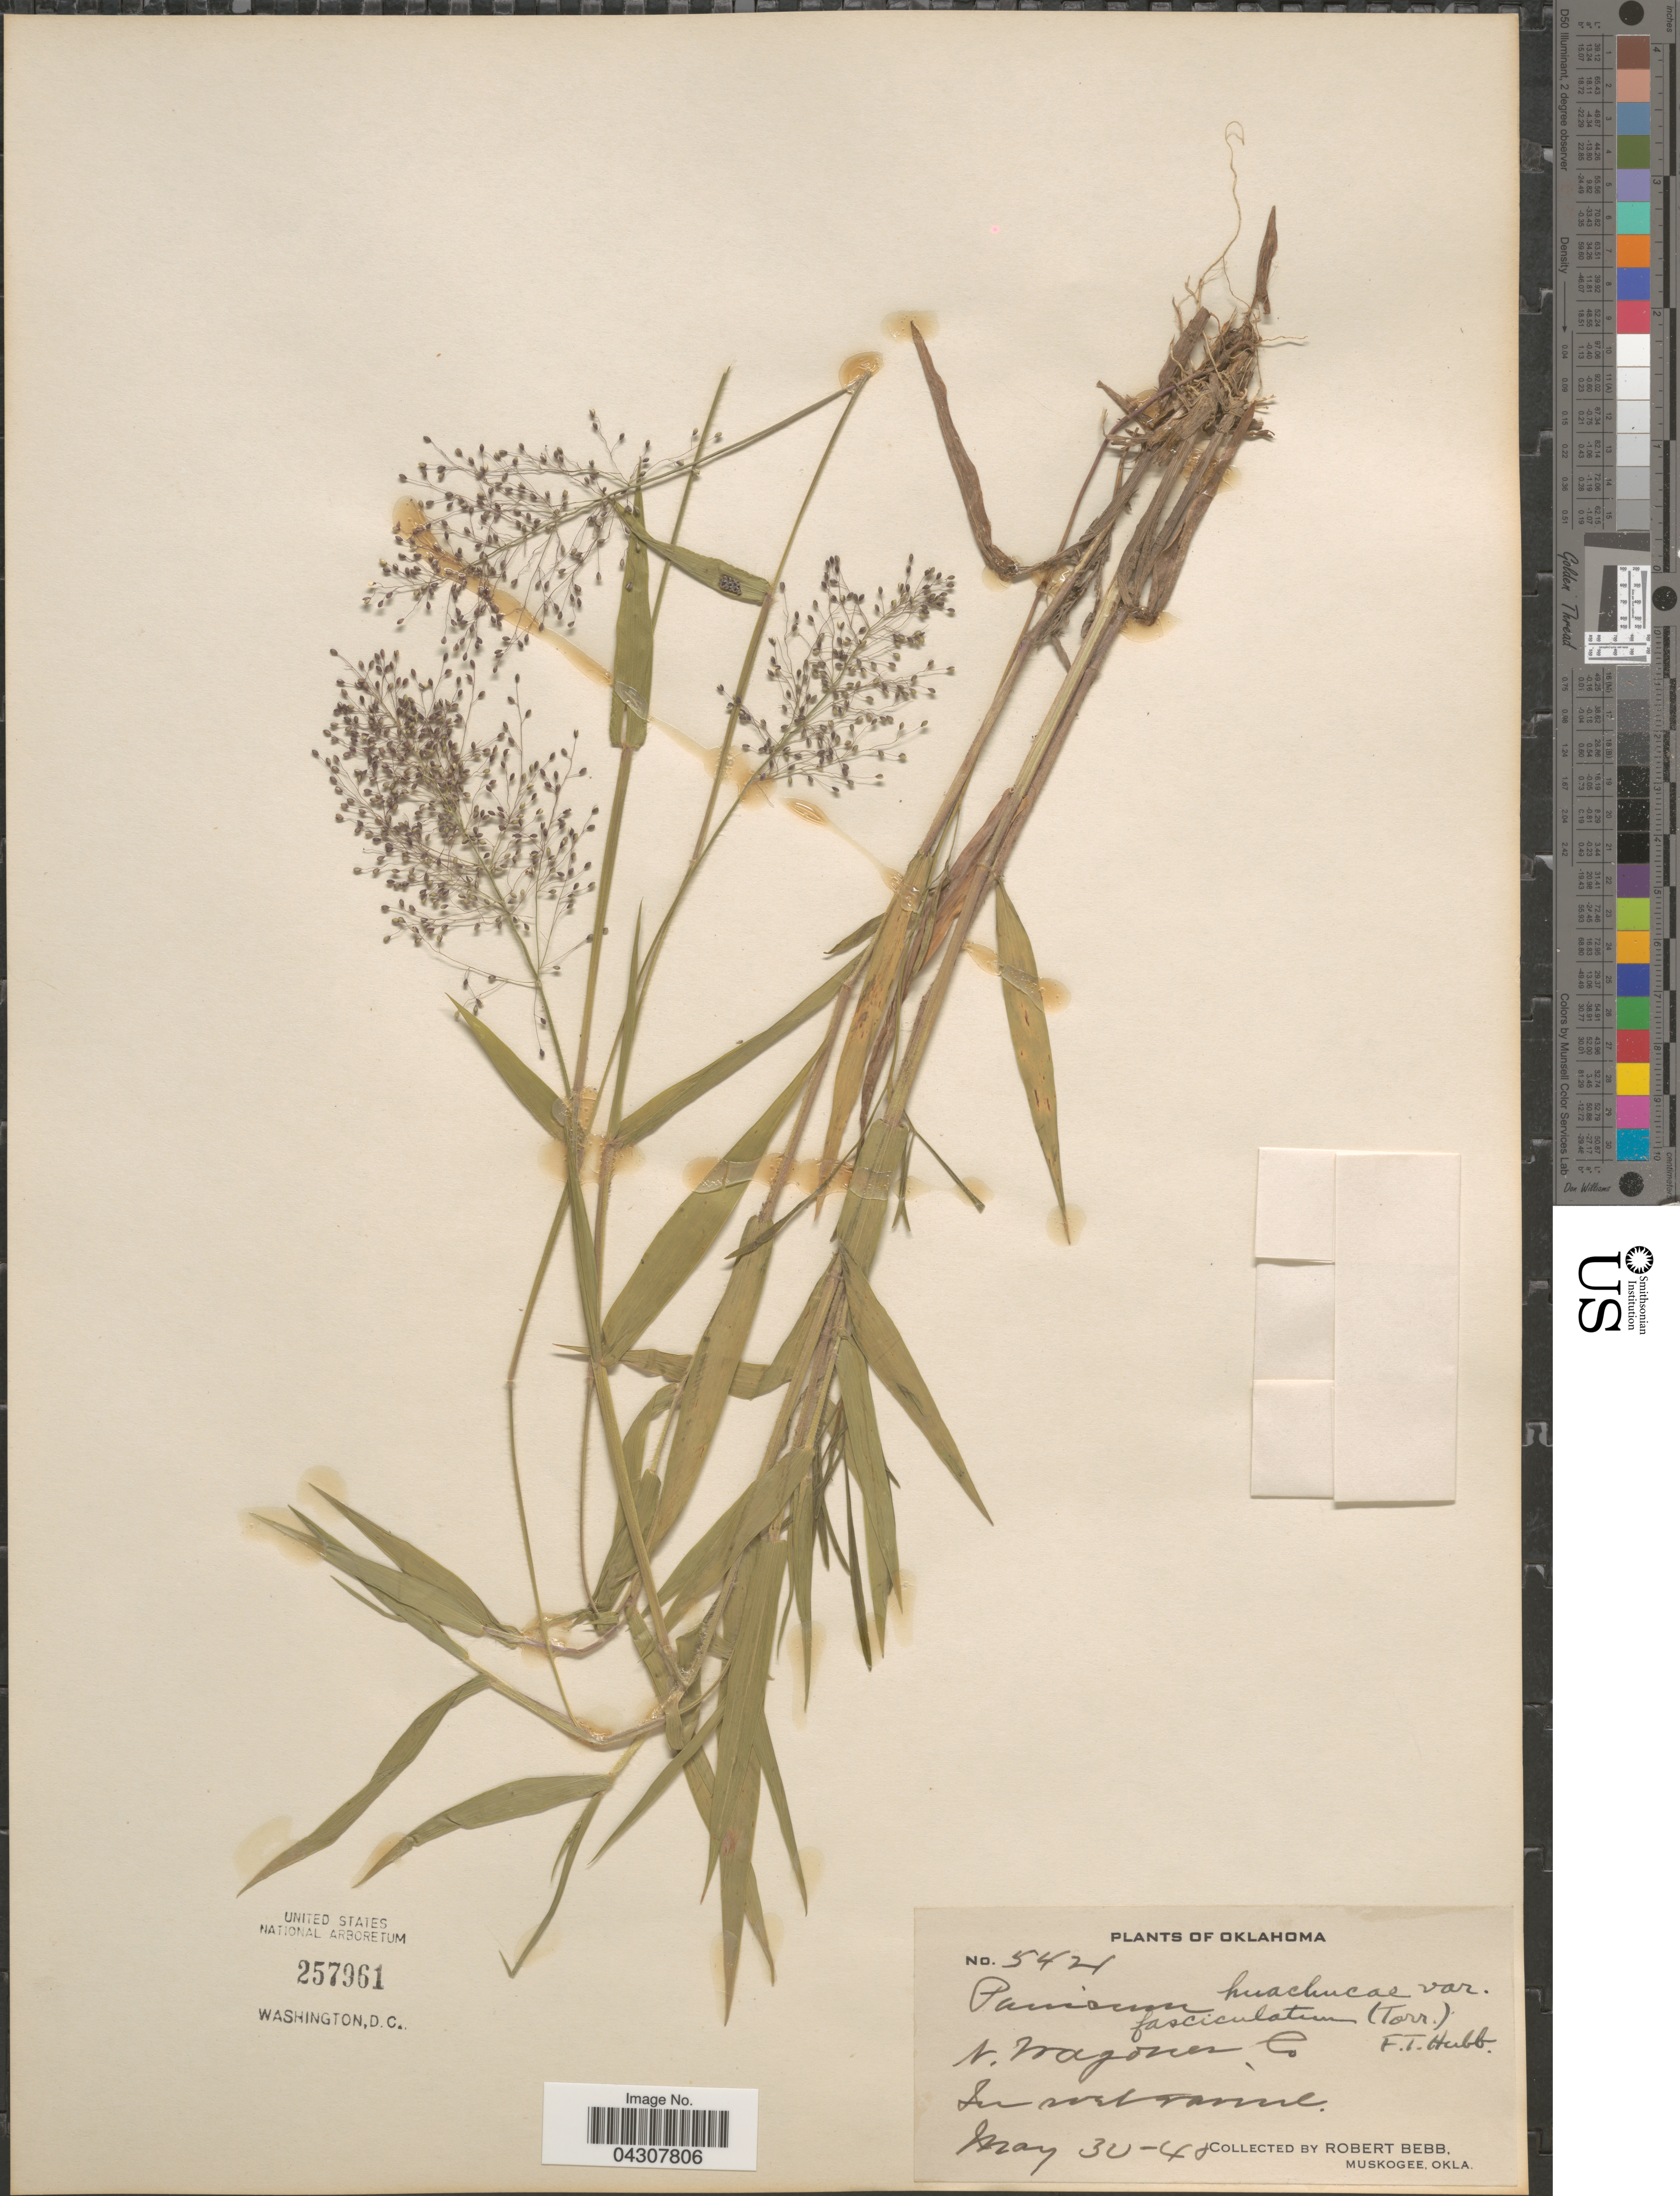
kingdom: Plantae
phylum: Tracheophyta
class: Liliopsida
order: Poales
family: Poaceae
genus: Dichanthelium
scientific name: Dichanthelium acuminatum var. acuminatum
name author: (Sw.) Gould & C.A. Clark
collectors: R. Bebb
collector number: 5421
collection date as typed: Transcribed d/m/y: 30/5/40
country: United States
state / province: Oklahoma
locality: N. Wagoner Co. In wet ravine.